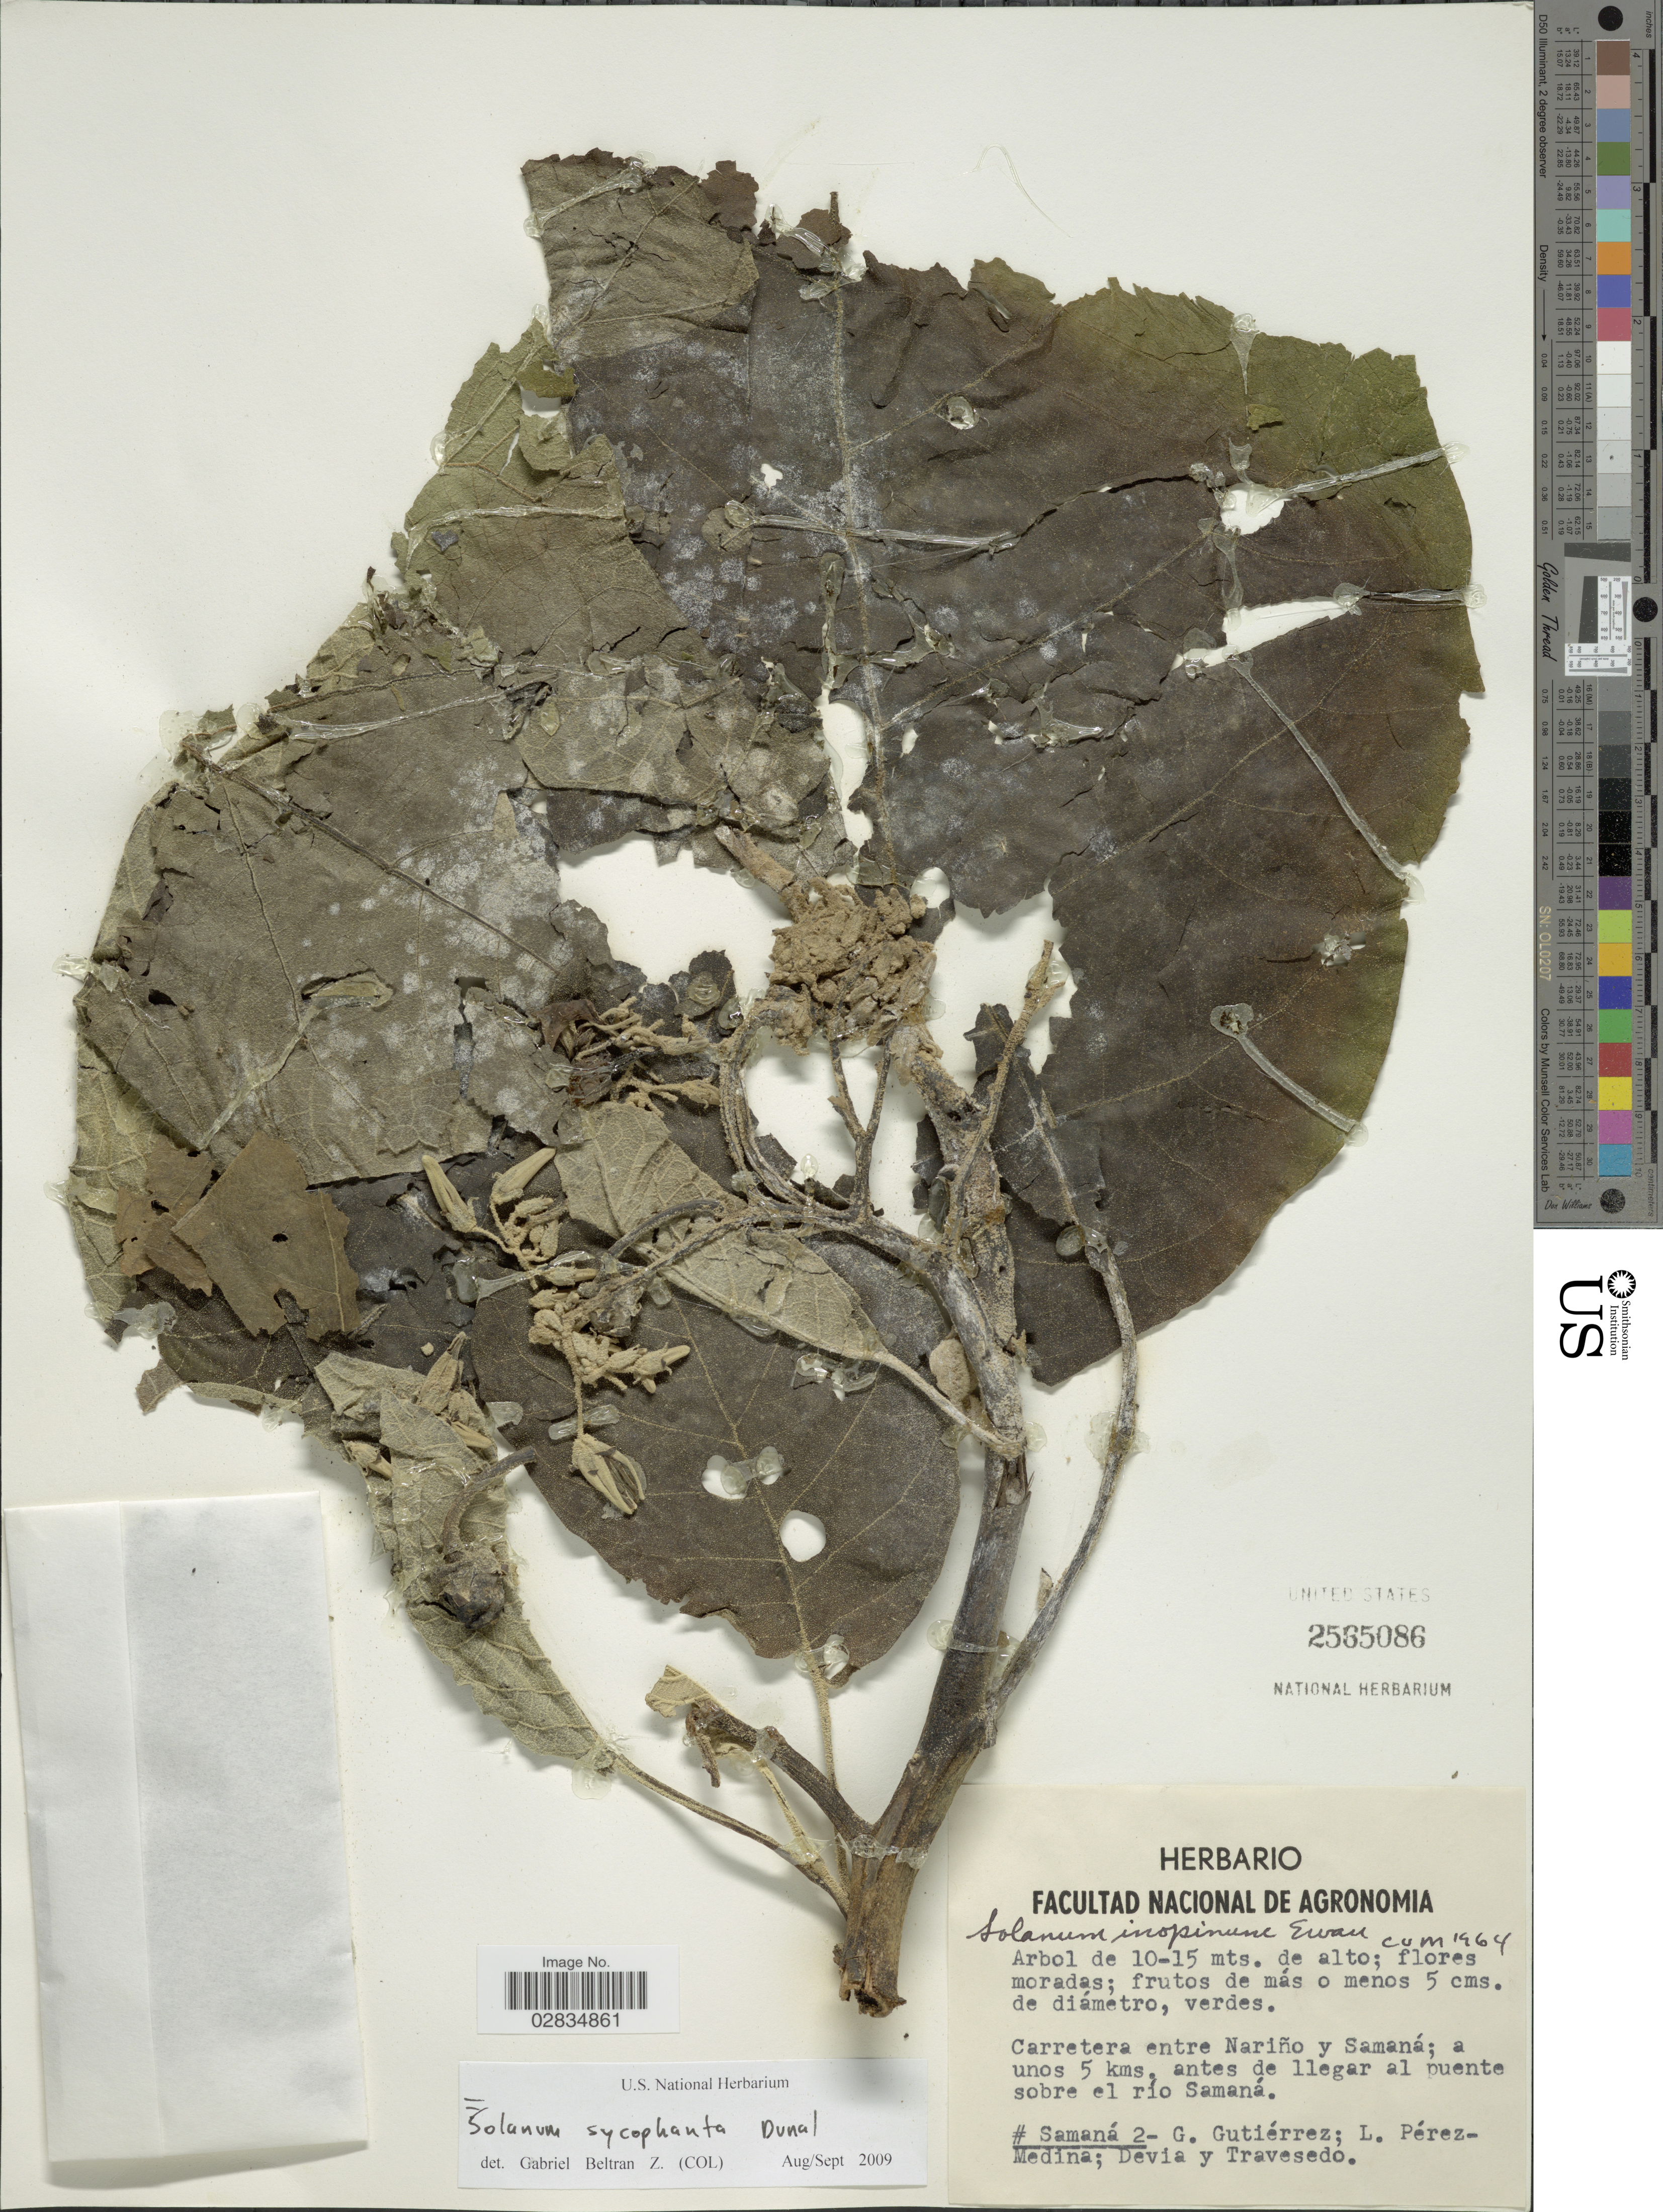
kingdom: Plantae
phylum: Tracheophyta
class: Magnoliopsida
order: Solanales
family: Solanaceae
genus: Solanum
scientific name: Solanum sycophanta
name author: Dunal in DC.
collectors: G. Gutiérrez, L. Pérez-Medina, -. Devia & E. Travecedo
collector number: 2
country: Colombia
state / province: Nariño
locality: Carretera entre Nariño y Samaná; a unos 5 kms. antes de llegar al puente sobre el río Samaná, Samaná.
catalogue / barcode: US 2565086